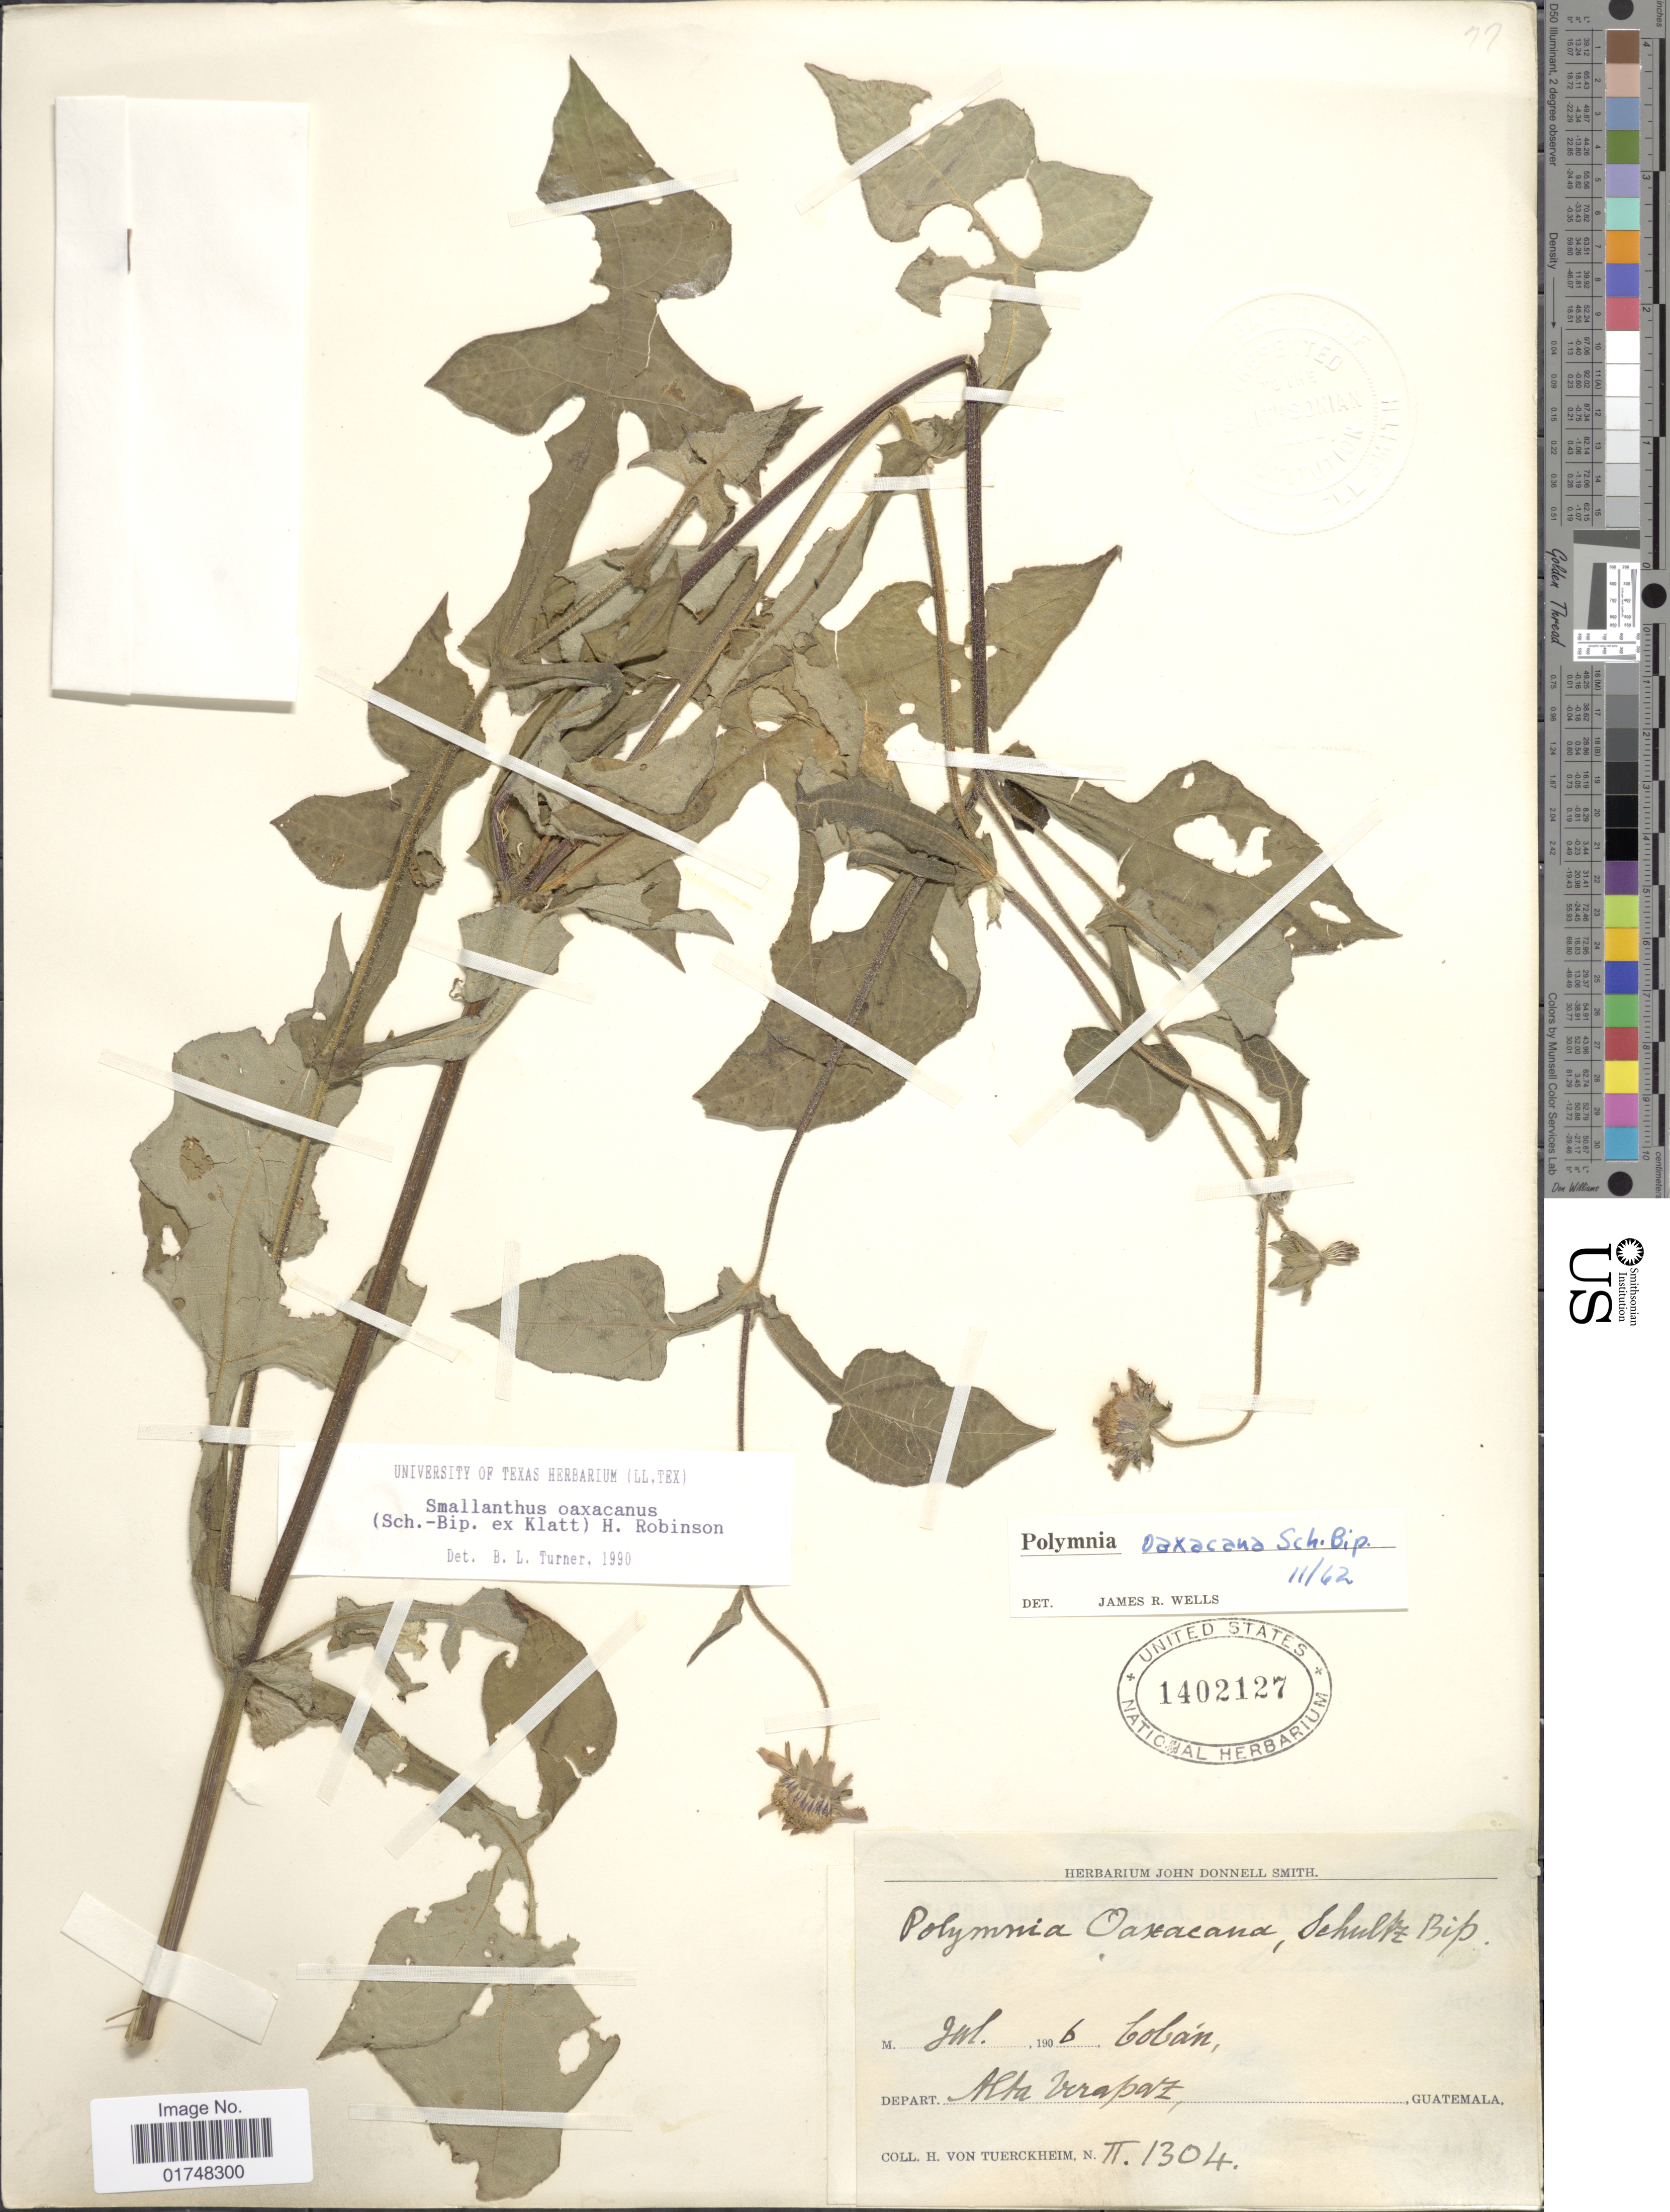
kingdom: Plantae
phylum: Tracheophyta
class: Magnoliopsida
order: Asterales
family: Asteraceae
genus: Smallanthus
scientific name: Smallanthus oaxacanus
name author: (Sch. Bip. ex Klatt) H. Rob.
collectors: H. von Türckheim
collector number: II1304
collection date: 1906-07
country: Guatemala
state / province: Alta Verapaz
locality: Coban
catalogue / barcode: US 1402127